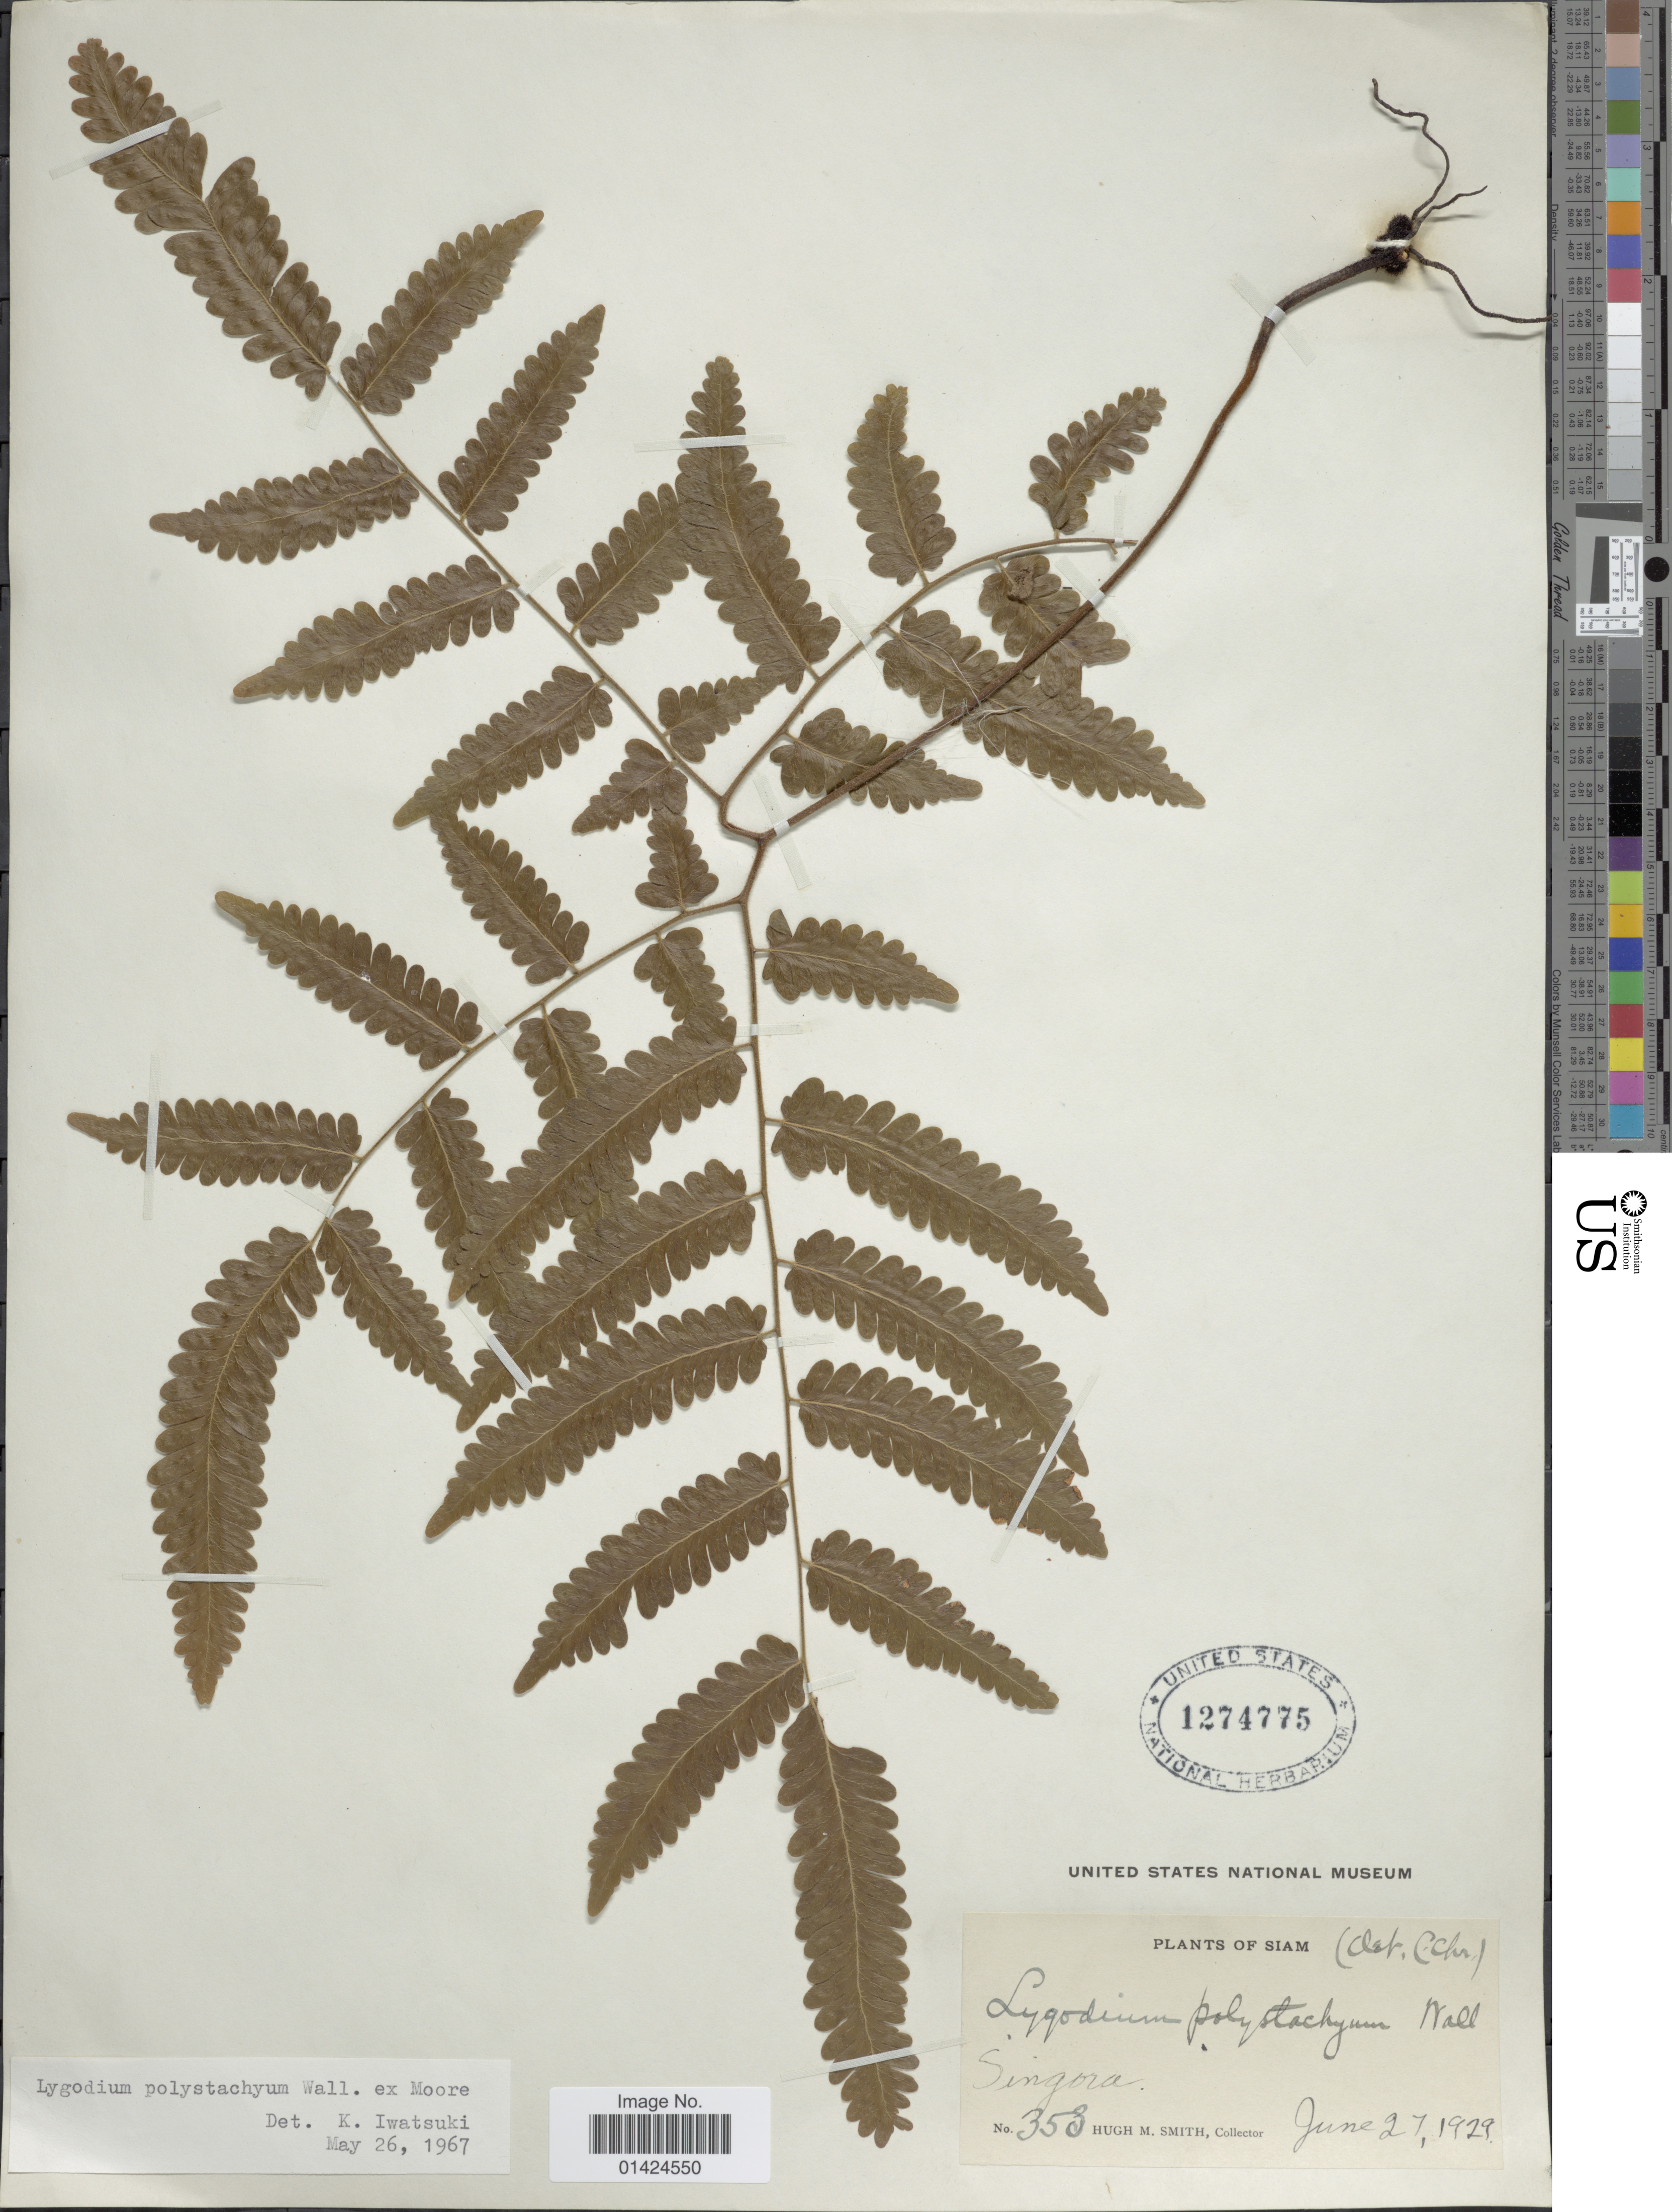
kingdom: Plantae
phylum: Tracheophyta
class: Polypodiopsida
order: Schizaeales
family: Lygodiaceae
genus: Lygodium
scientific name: Lygodium polystachyum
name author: Wall. ex T. Moore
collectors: H. M. Smith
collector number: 353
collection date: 1929-06-27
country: Thailand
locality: Siam, Singora.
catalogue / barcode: US 1274775